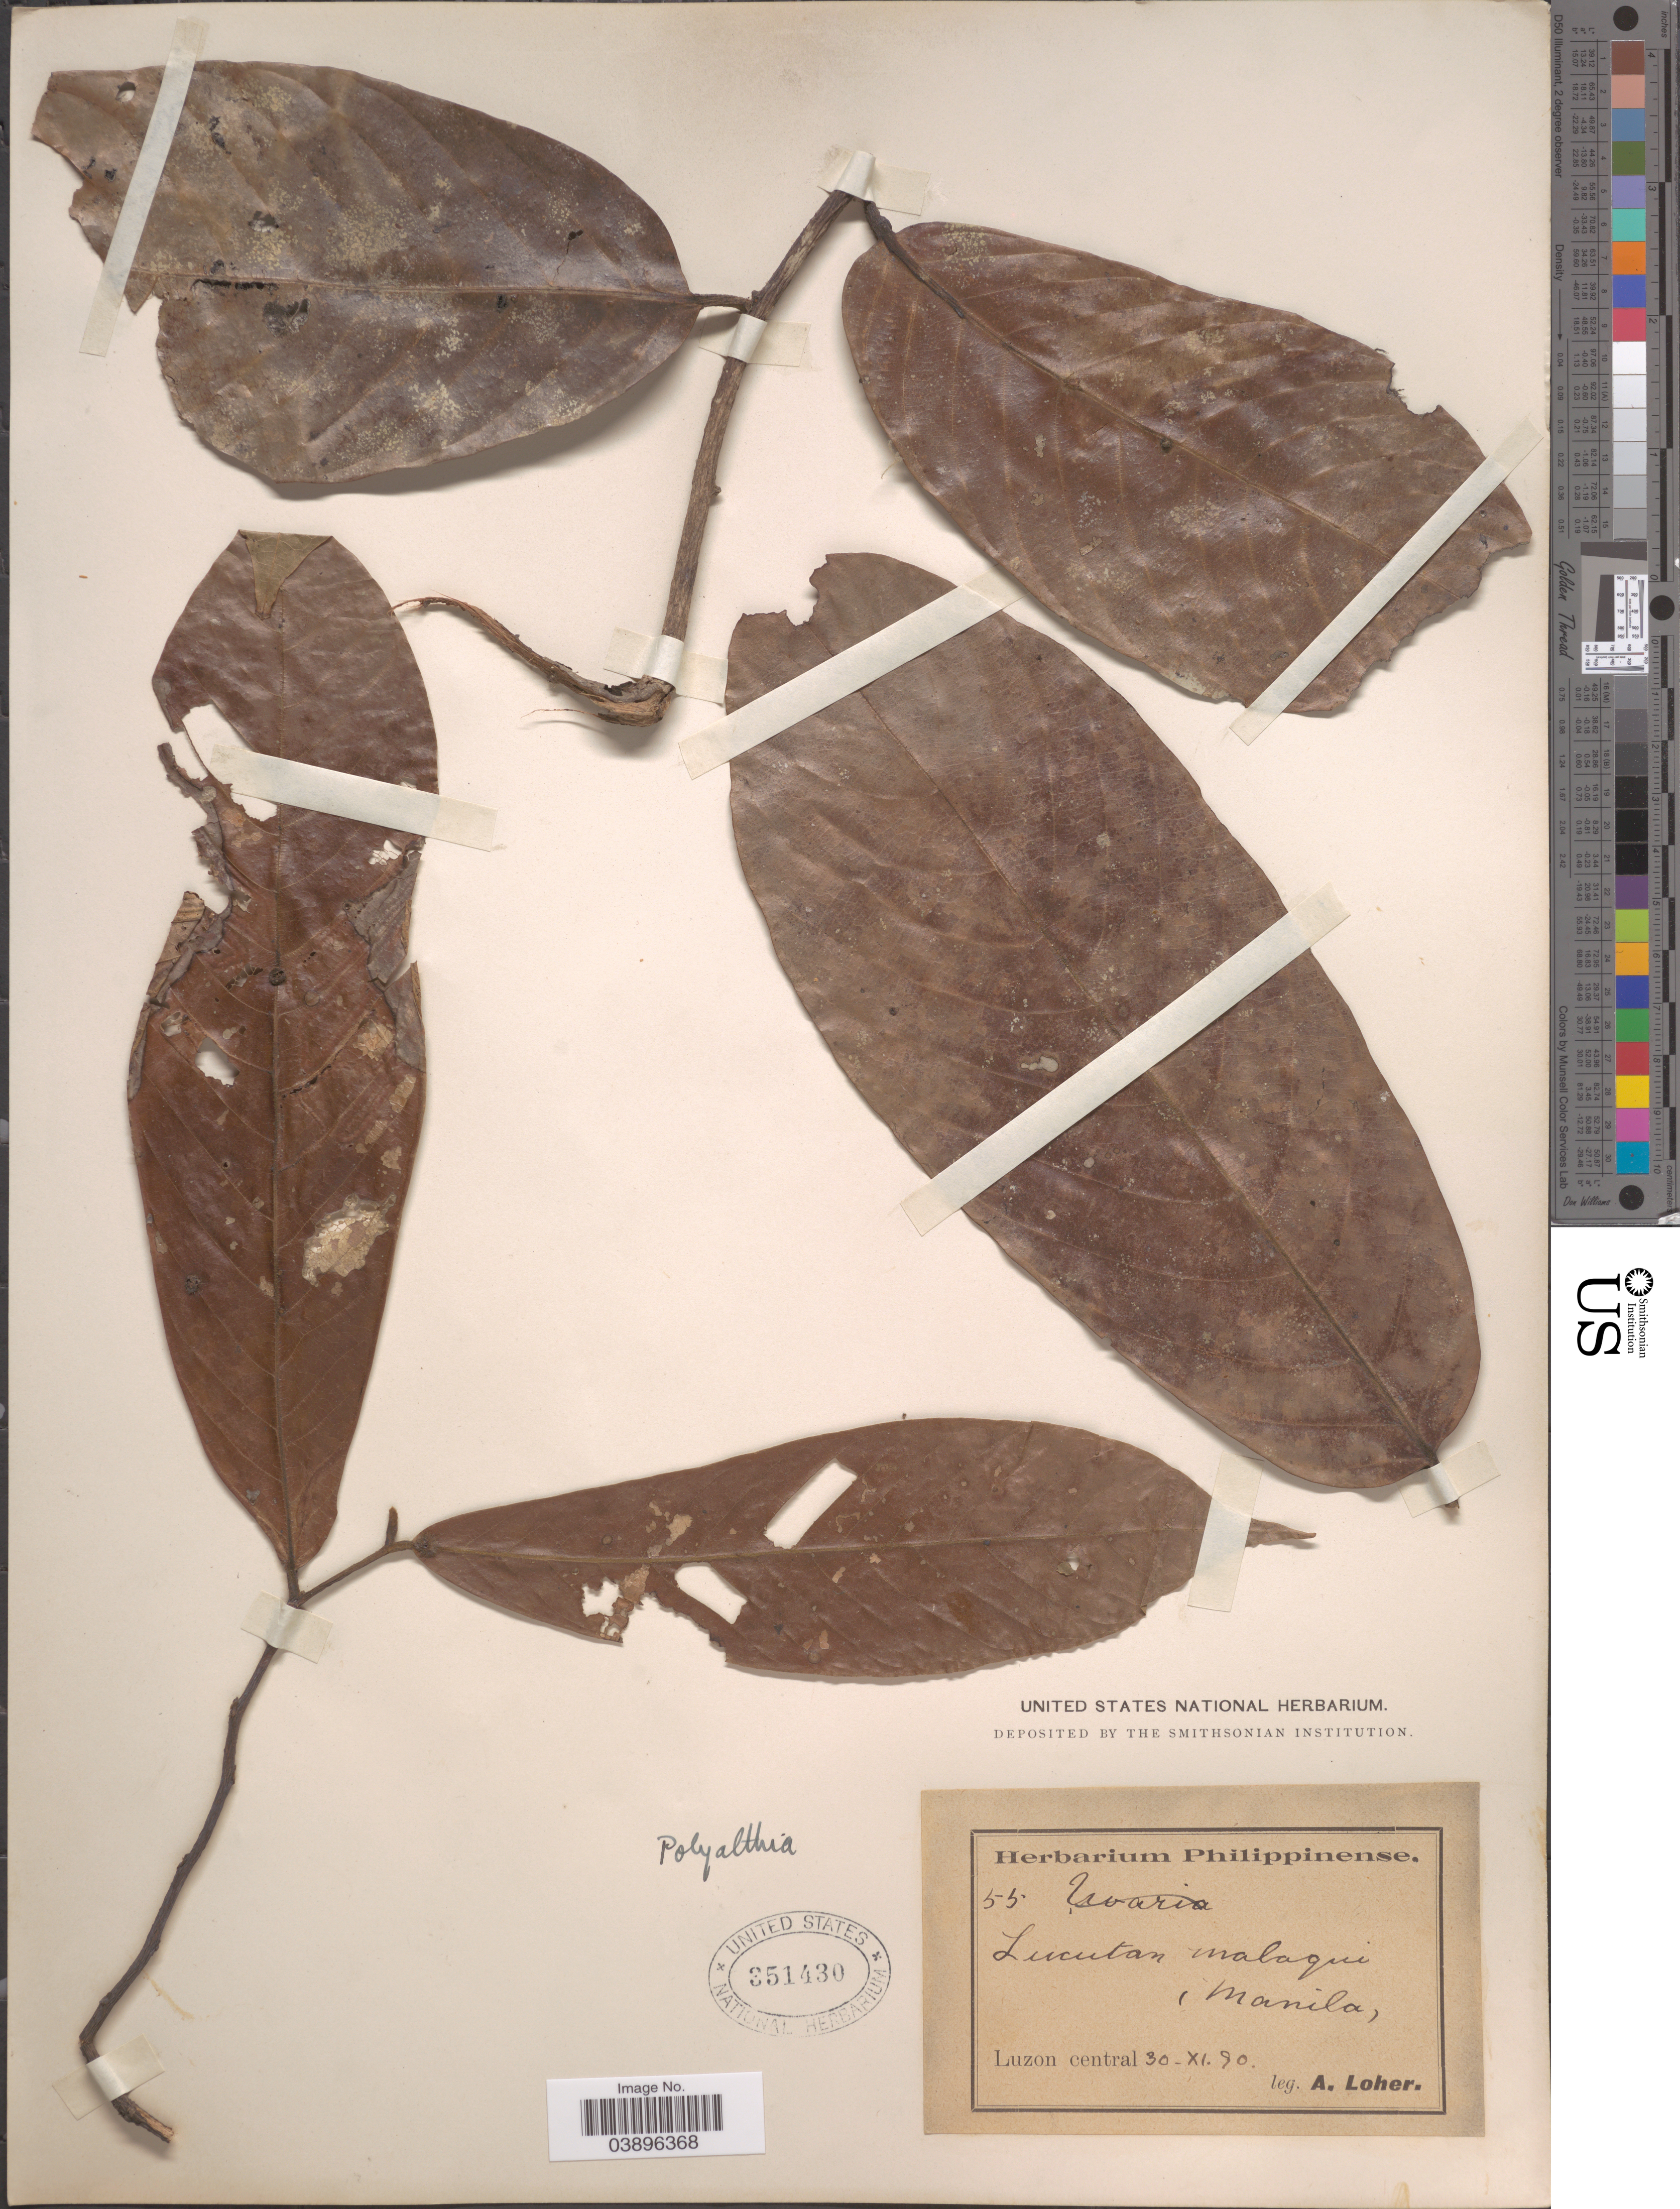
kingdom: Plantae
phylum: Tracheophyta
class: Magnoliopsida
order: Magnoliales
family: Annonaceae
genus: Polyalthia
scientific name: Polyalthia sp.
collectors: A. Loher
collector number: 55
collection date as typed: Transcribed d/m/y: 30/11/90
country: Philippines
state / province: Central Luzon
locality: Lucutan Malaqui (Manila). Luzon central.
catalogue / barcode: US 351430